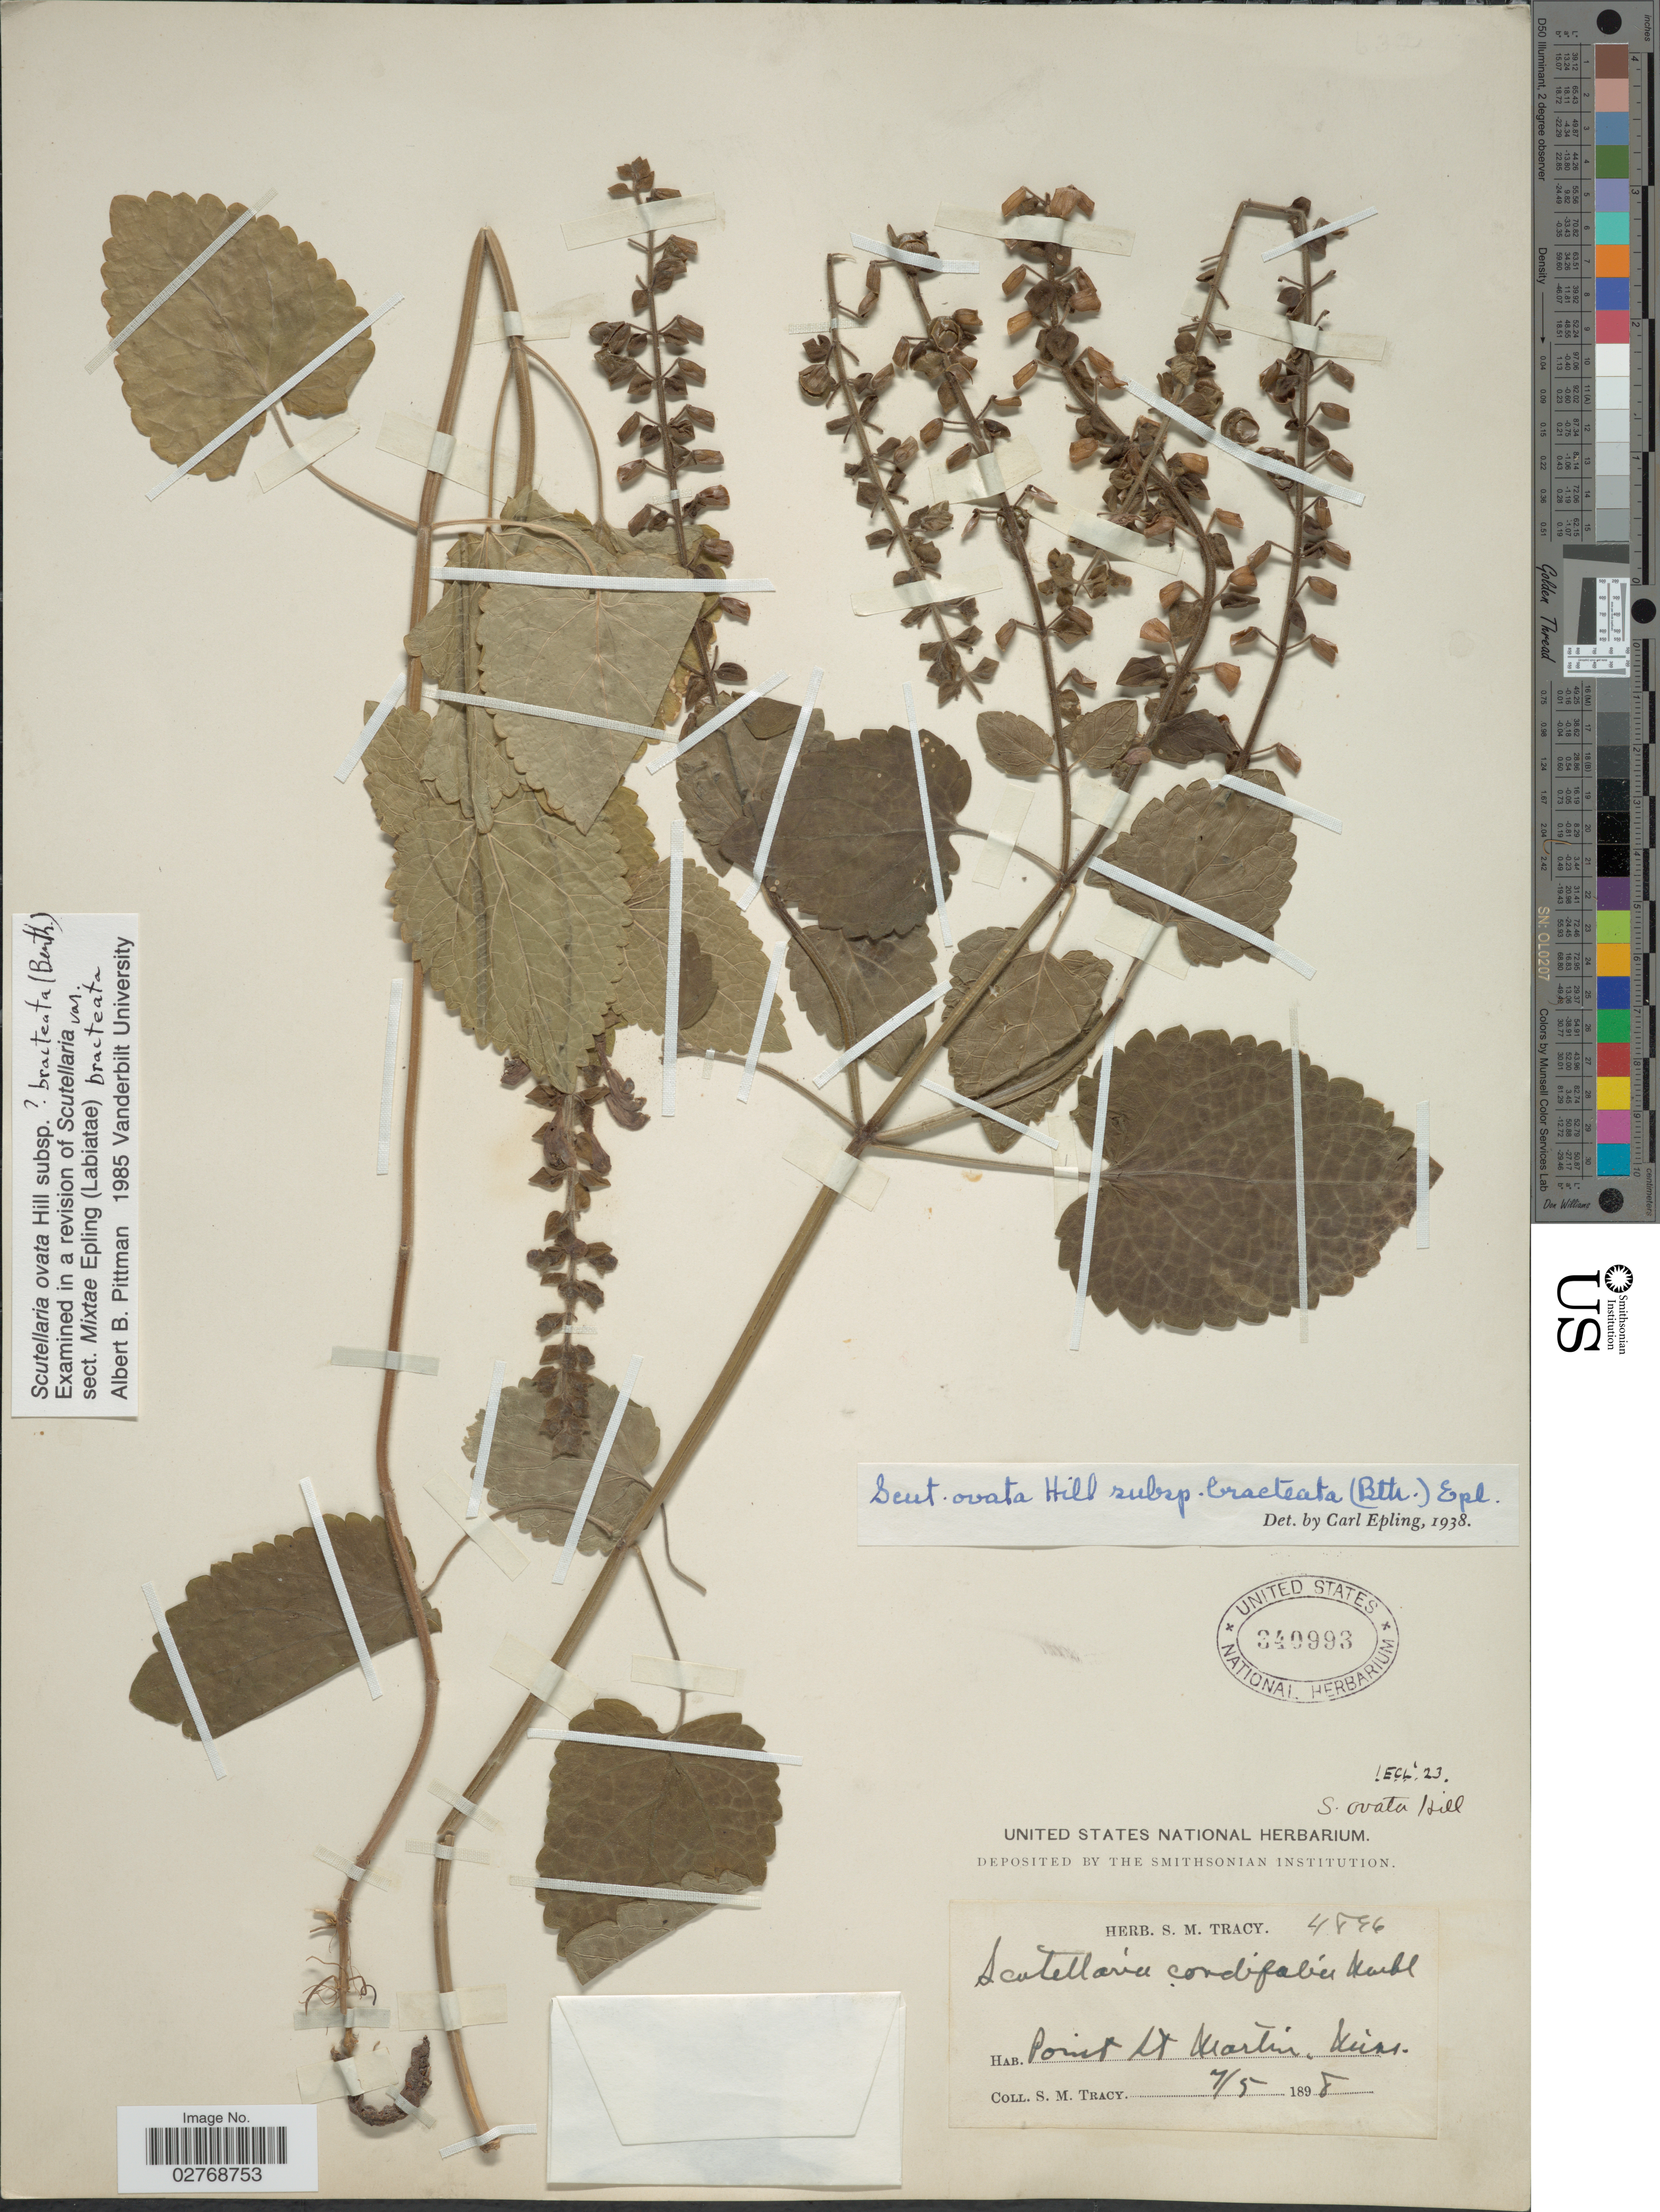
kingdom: Plantae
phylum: Tracheophyta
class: Magnoliopsida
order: Lamiales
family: Lamiaceae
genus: Scutellaria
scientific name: Scutellaria ovata subsp. bracteata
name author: (Benth.) Epling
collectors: S. M. Tracy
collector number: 4896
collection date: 1898-05-07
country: United States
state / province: Mississippi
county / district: Jackson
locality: Point St. Martin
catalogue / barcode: US 340993